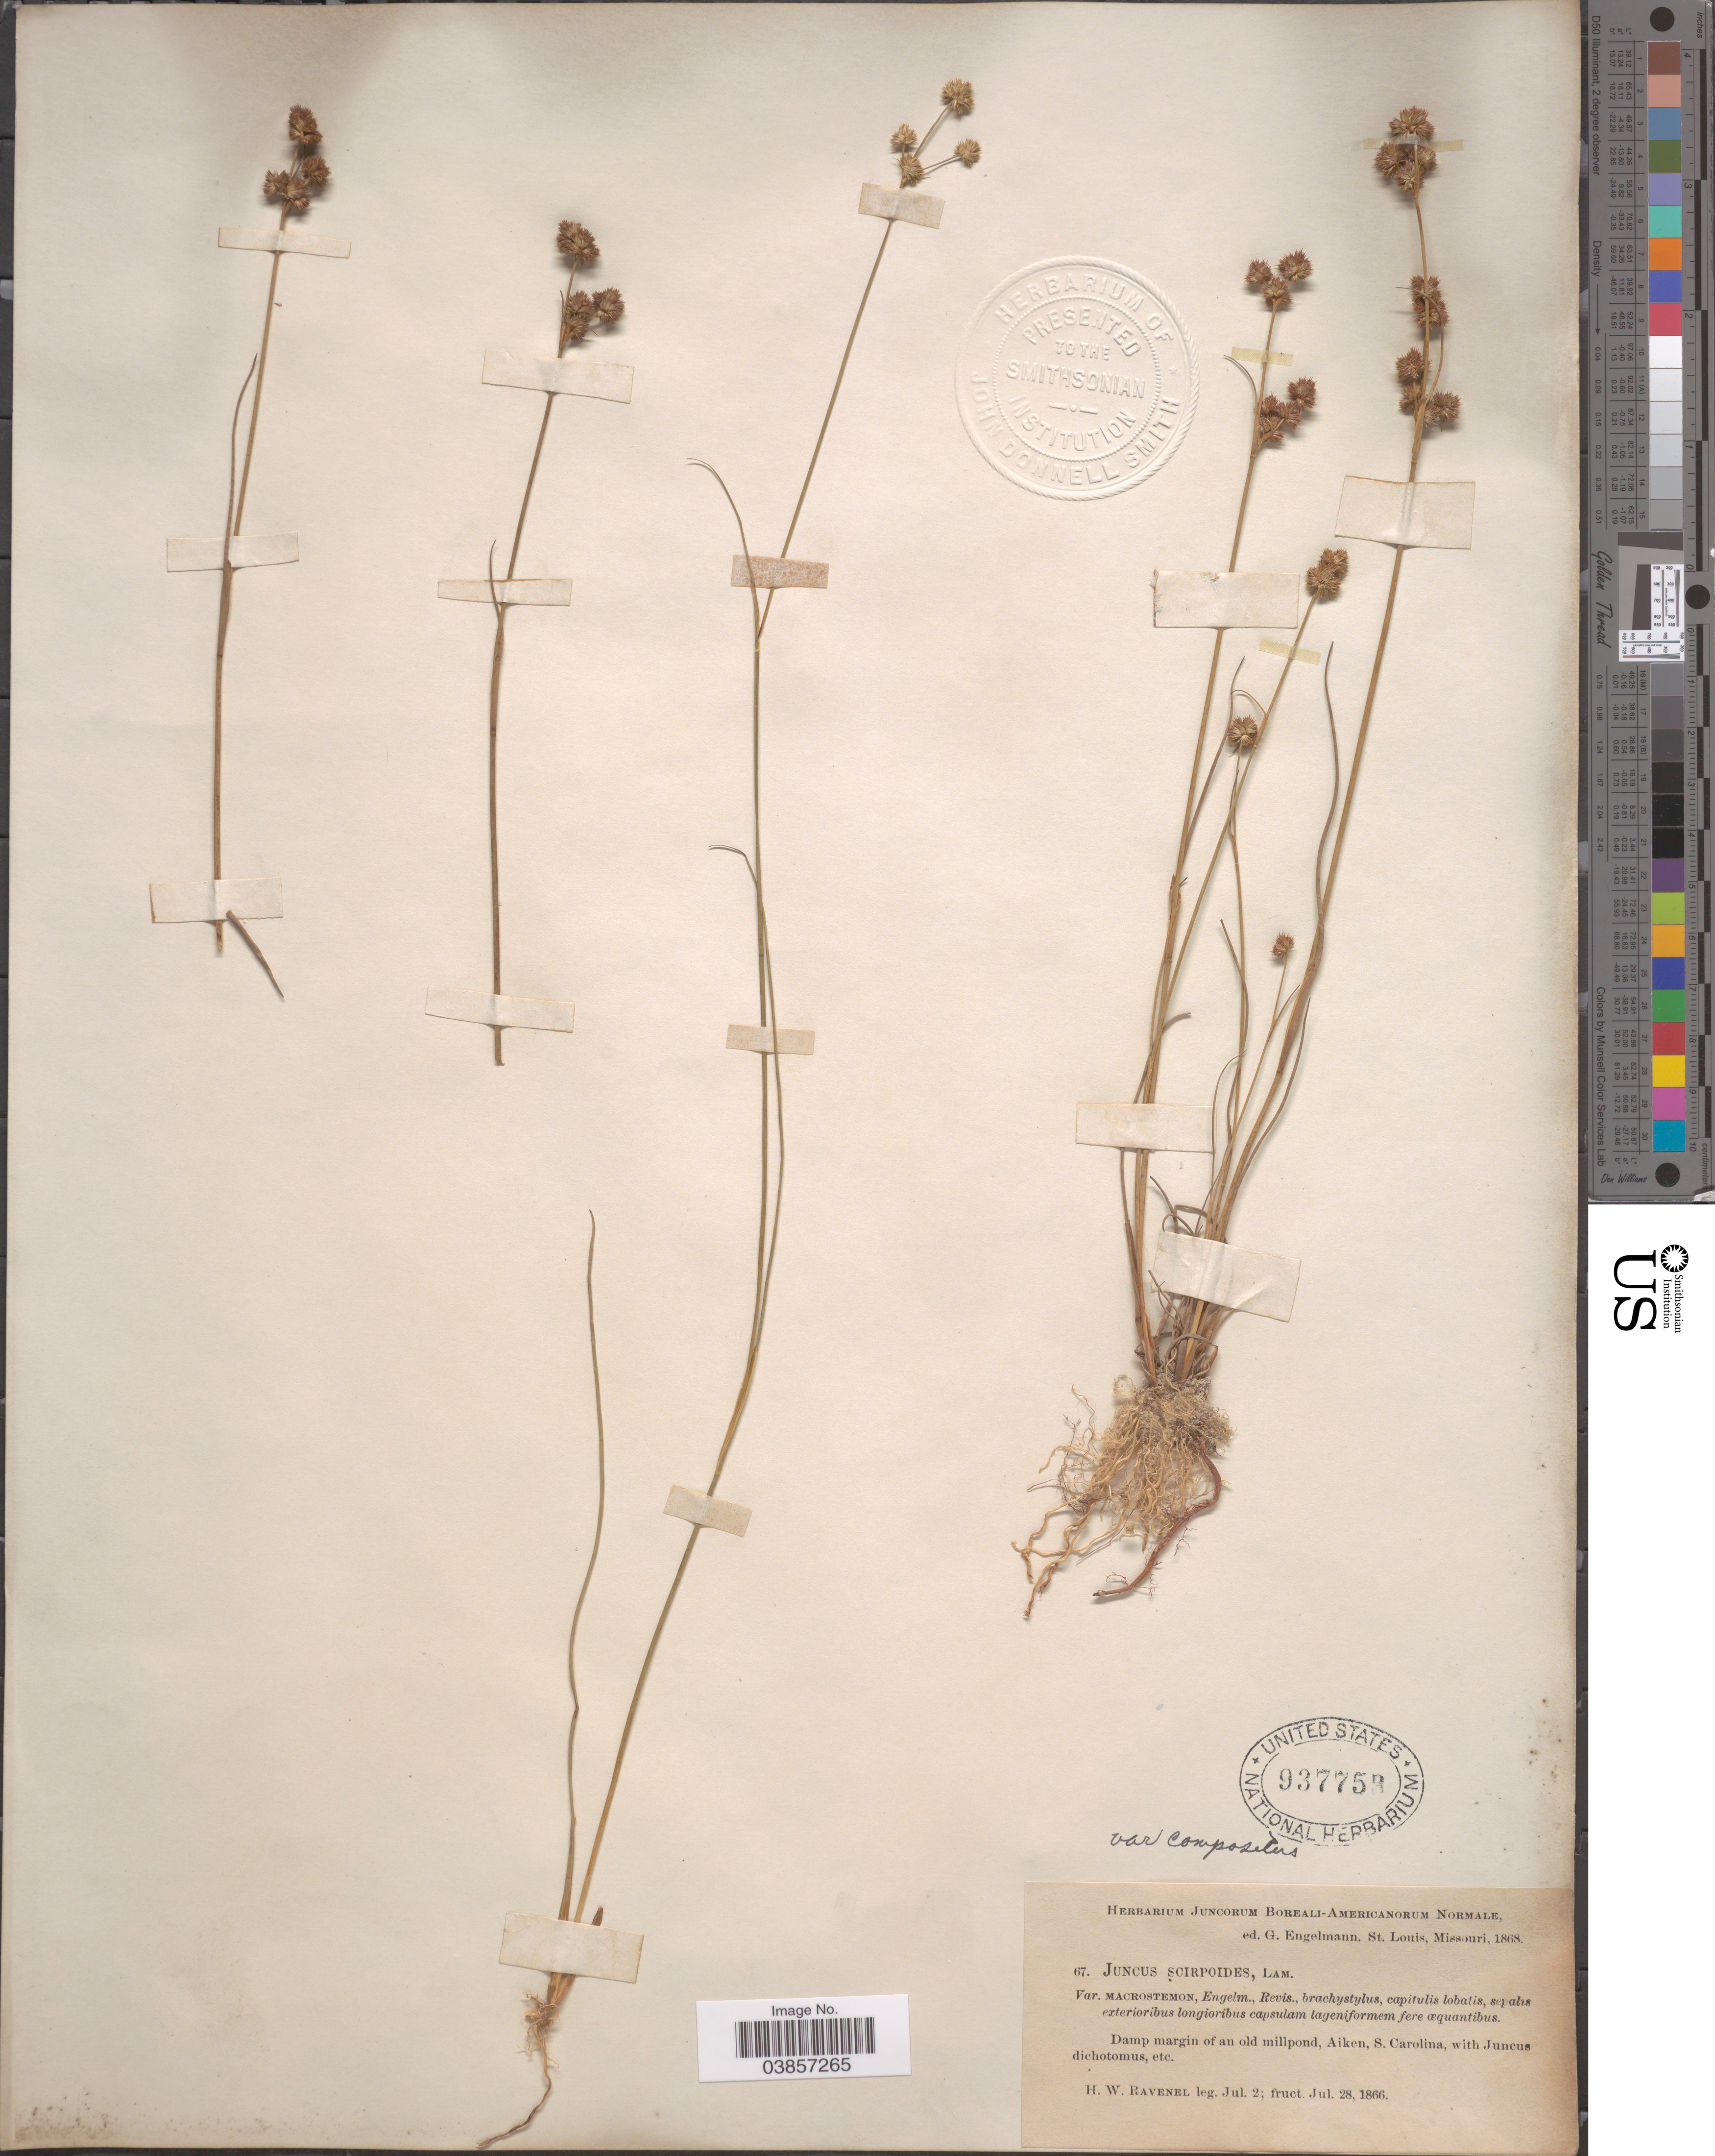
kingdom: Plantae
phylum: Tracheophyta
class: Liliopsida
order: Poales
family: Juncaceae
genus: Juncus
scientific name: Juncus scirpoides var. compositus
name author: R.M. Harper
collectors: H. Ravenel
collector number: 67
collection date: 1866-07-02/1866-07-28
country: United States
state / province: South Carolina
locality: Margin of an old millpond, Aiken, S. Carolina.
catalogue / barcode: US 937753